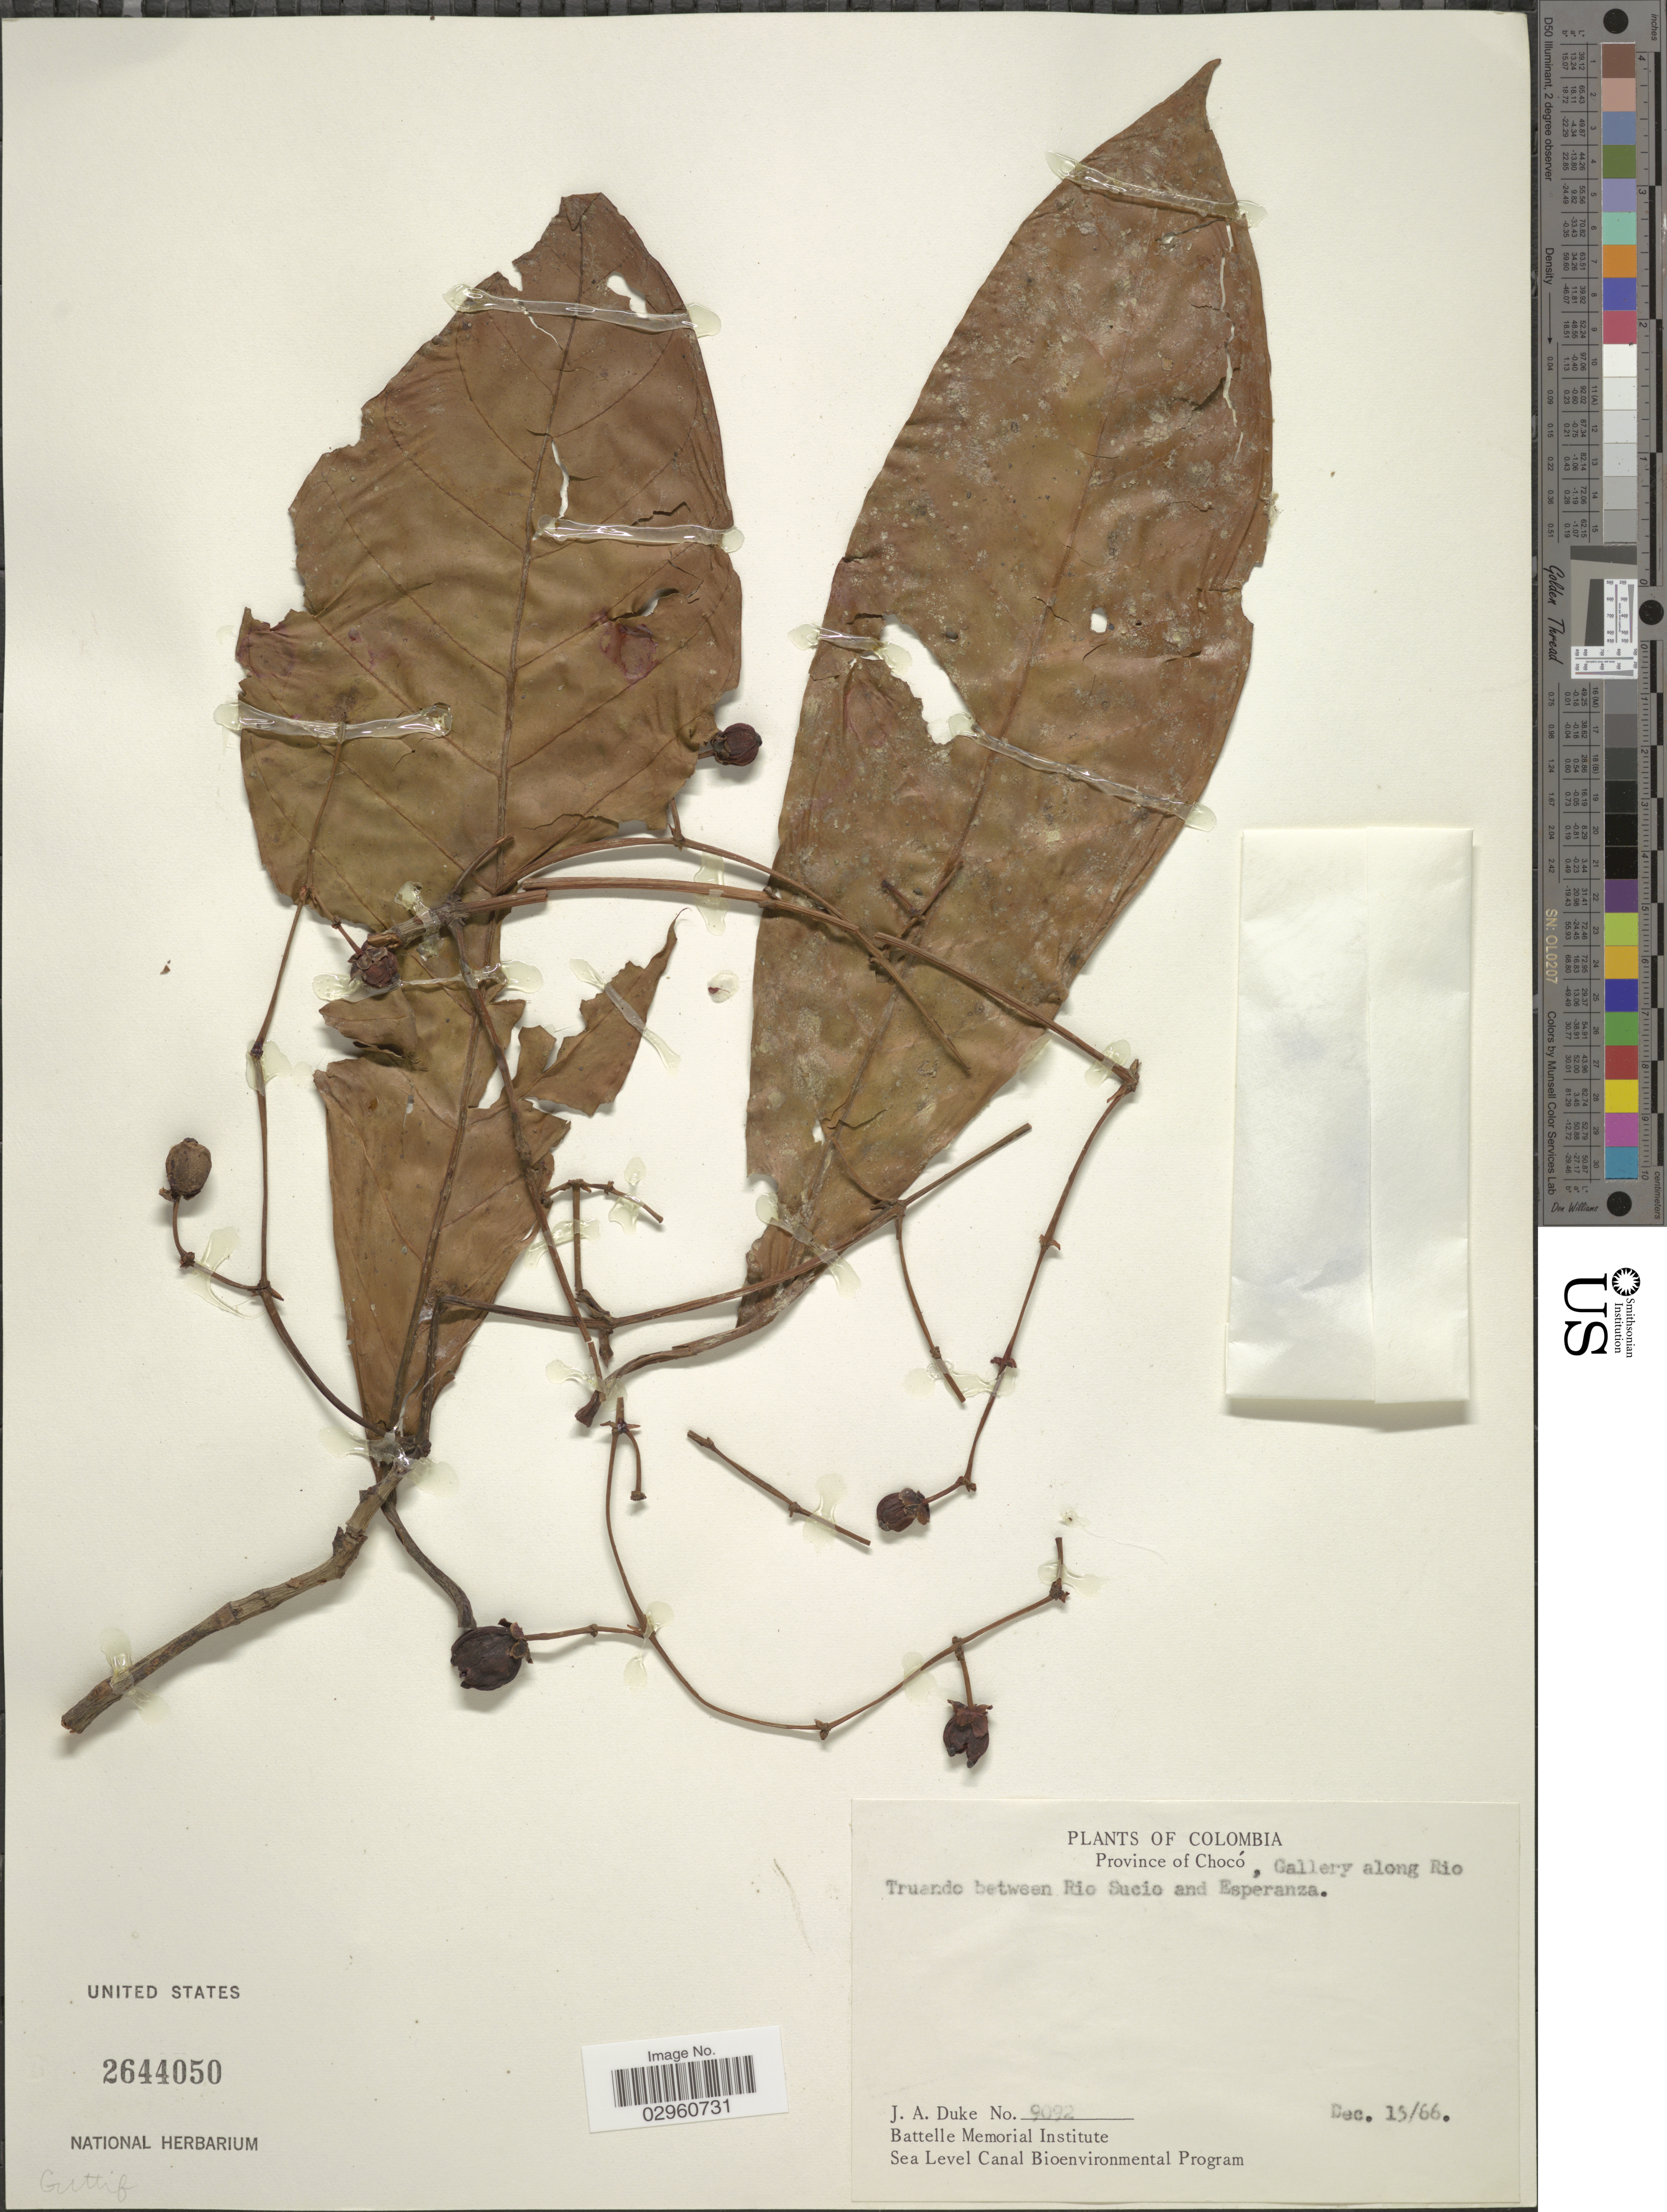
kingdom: Plantae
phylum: Tracheophyta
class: Magnoliopsida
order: Malpighiales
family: Clusiaceae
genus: Chrysochlamys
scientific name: Chrysochlamys sp.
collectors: J. A. Duke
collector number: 9092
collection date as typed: Transcribed d/m/y: 15/12/66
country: Colombia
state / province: Chocó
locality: Province of Chocó. Gallery along Rio Truando between Rio Sucio and Esperanza.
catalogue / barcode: US 2644050